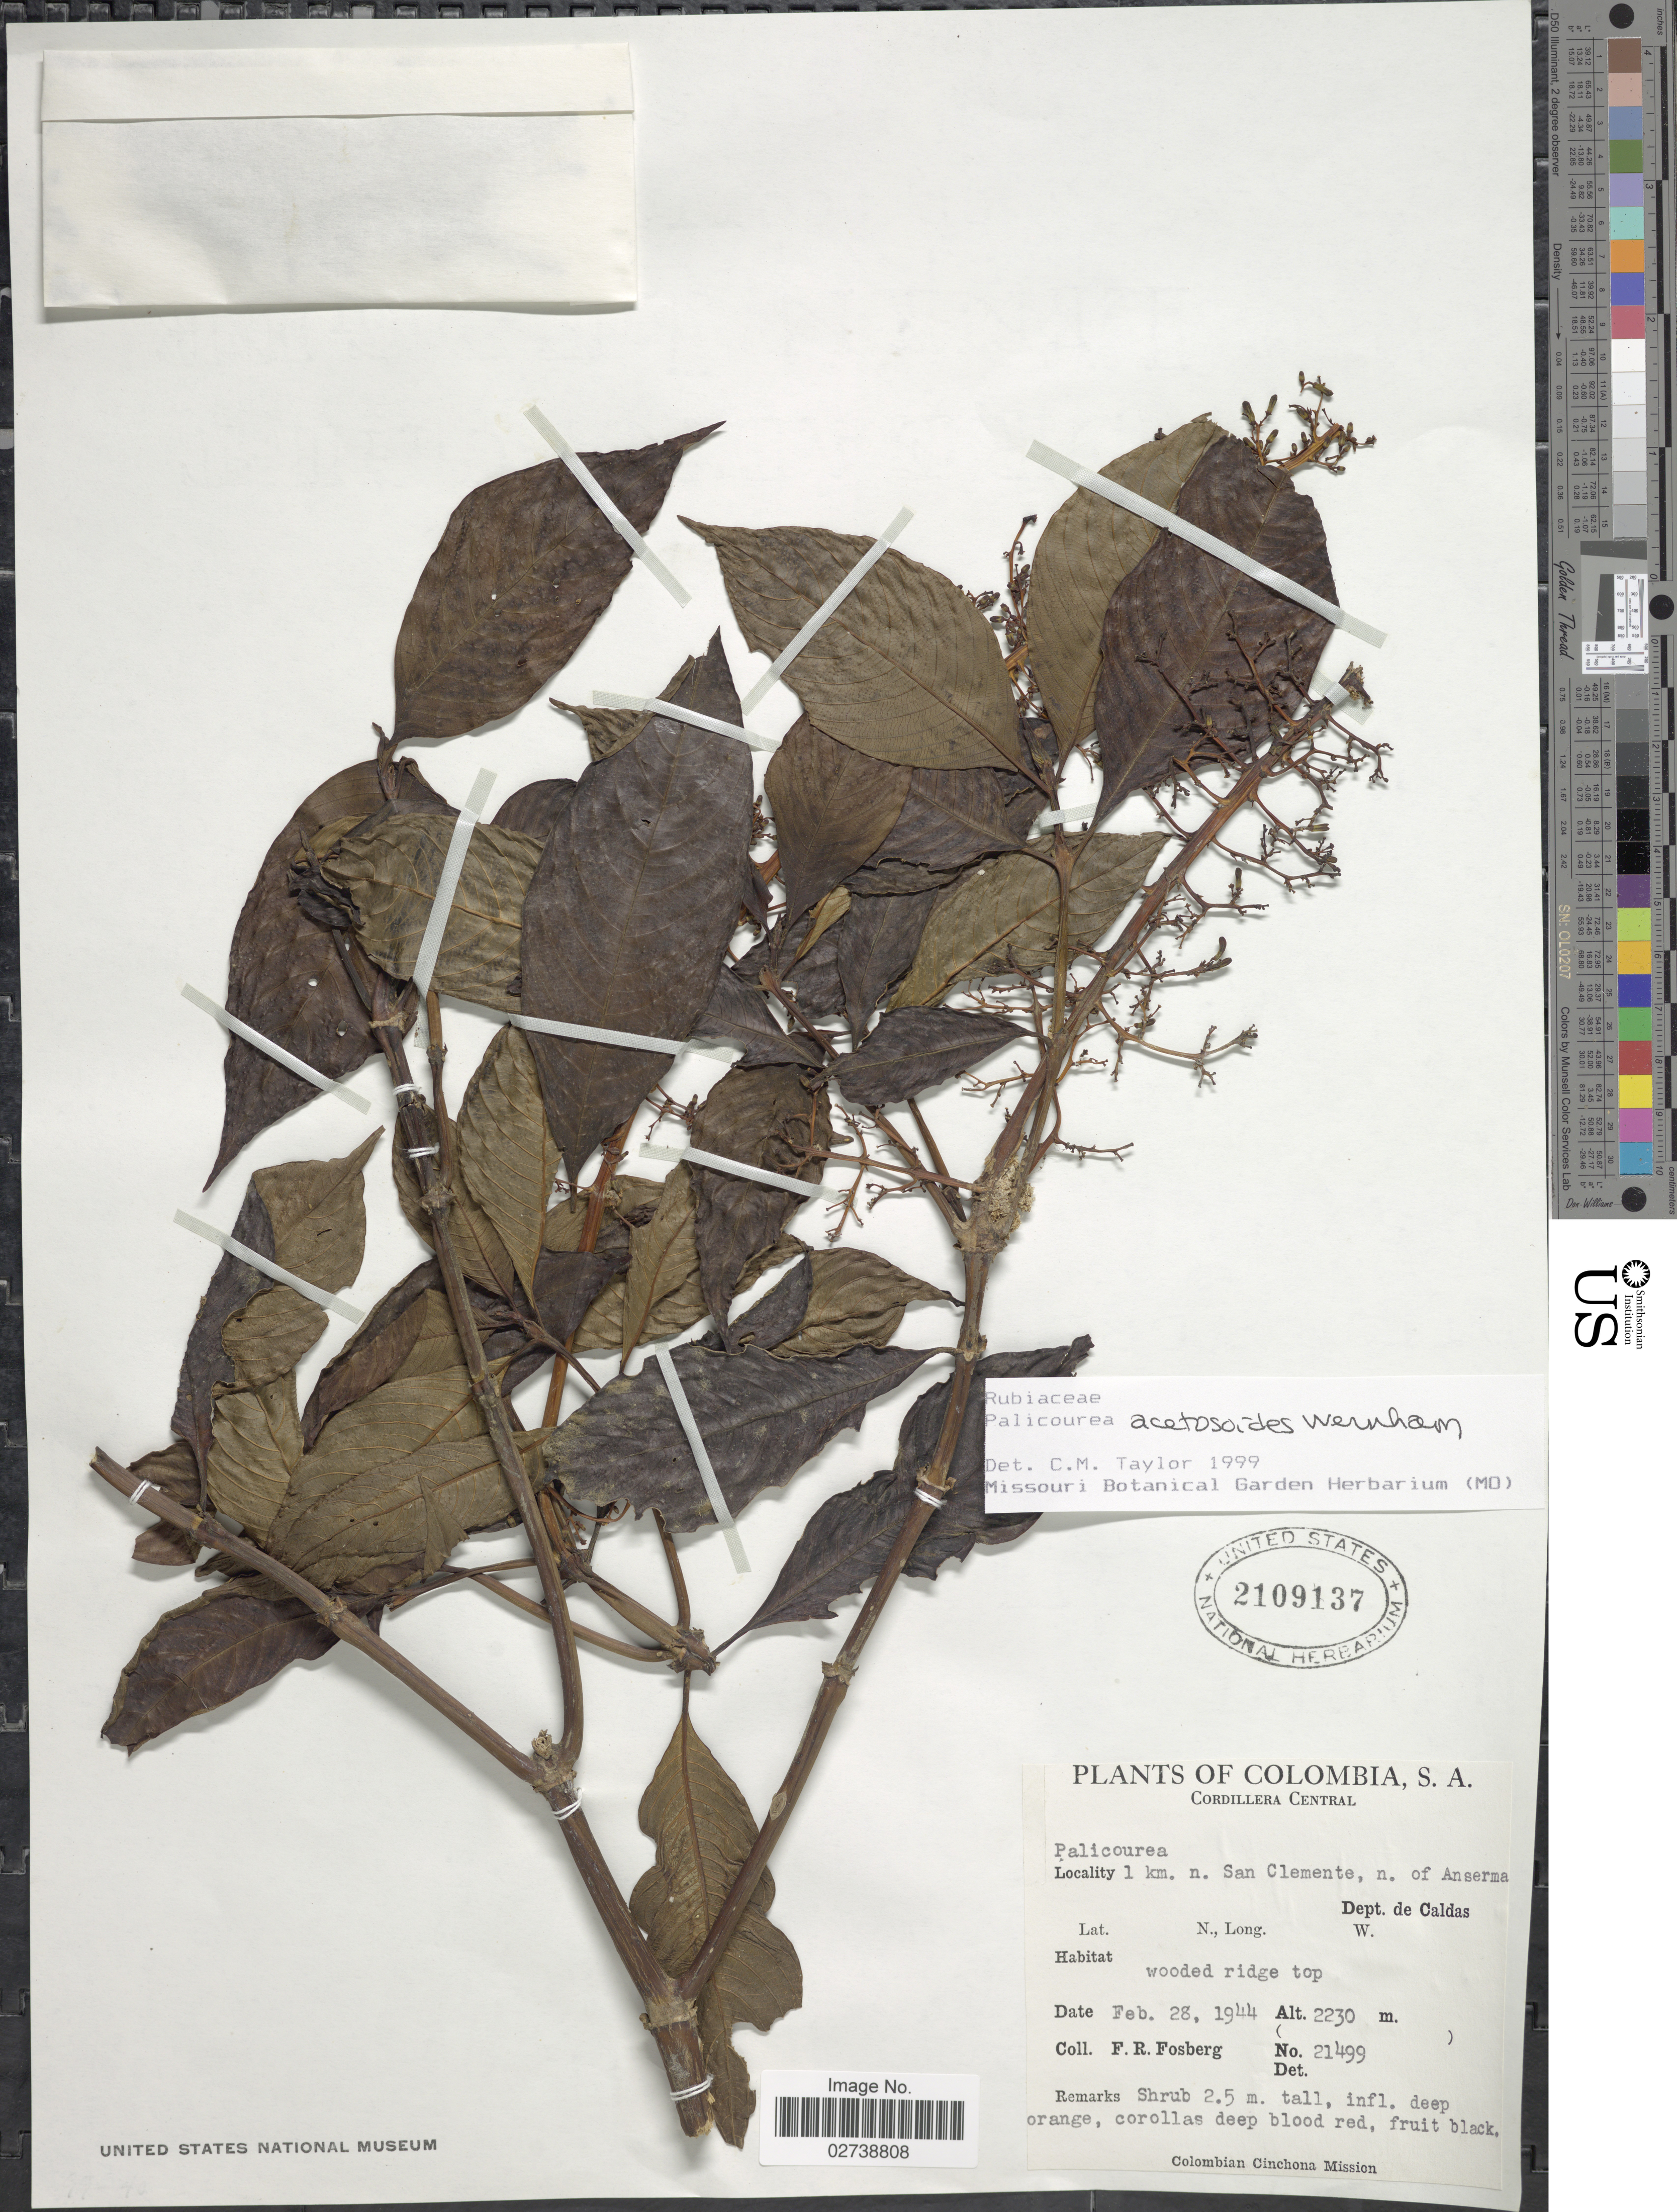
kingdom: Plantae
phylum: Tracheophyta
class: Magnoliopsida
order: Gentianales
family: Rubiaceae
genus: Palicourea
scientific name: Palicourea acetosoides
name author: Wernham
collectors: F. R. Fosberg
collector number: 21499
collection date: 1944-02-28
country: Colombia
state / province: Caldas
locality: Cordillera Central, 1 km n. San Clemente, n of Anserma, Dept. de Caldas, wooded ridge top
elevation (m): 2230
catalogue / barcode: US 2109137